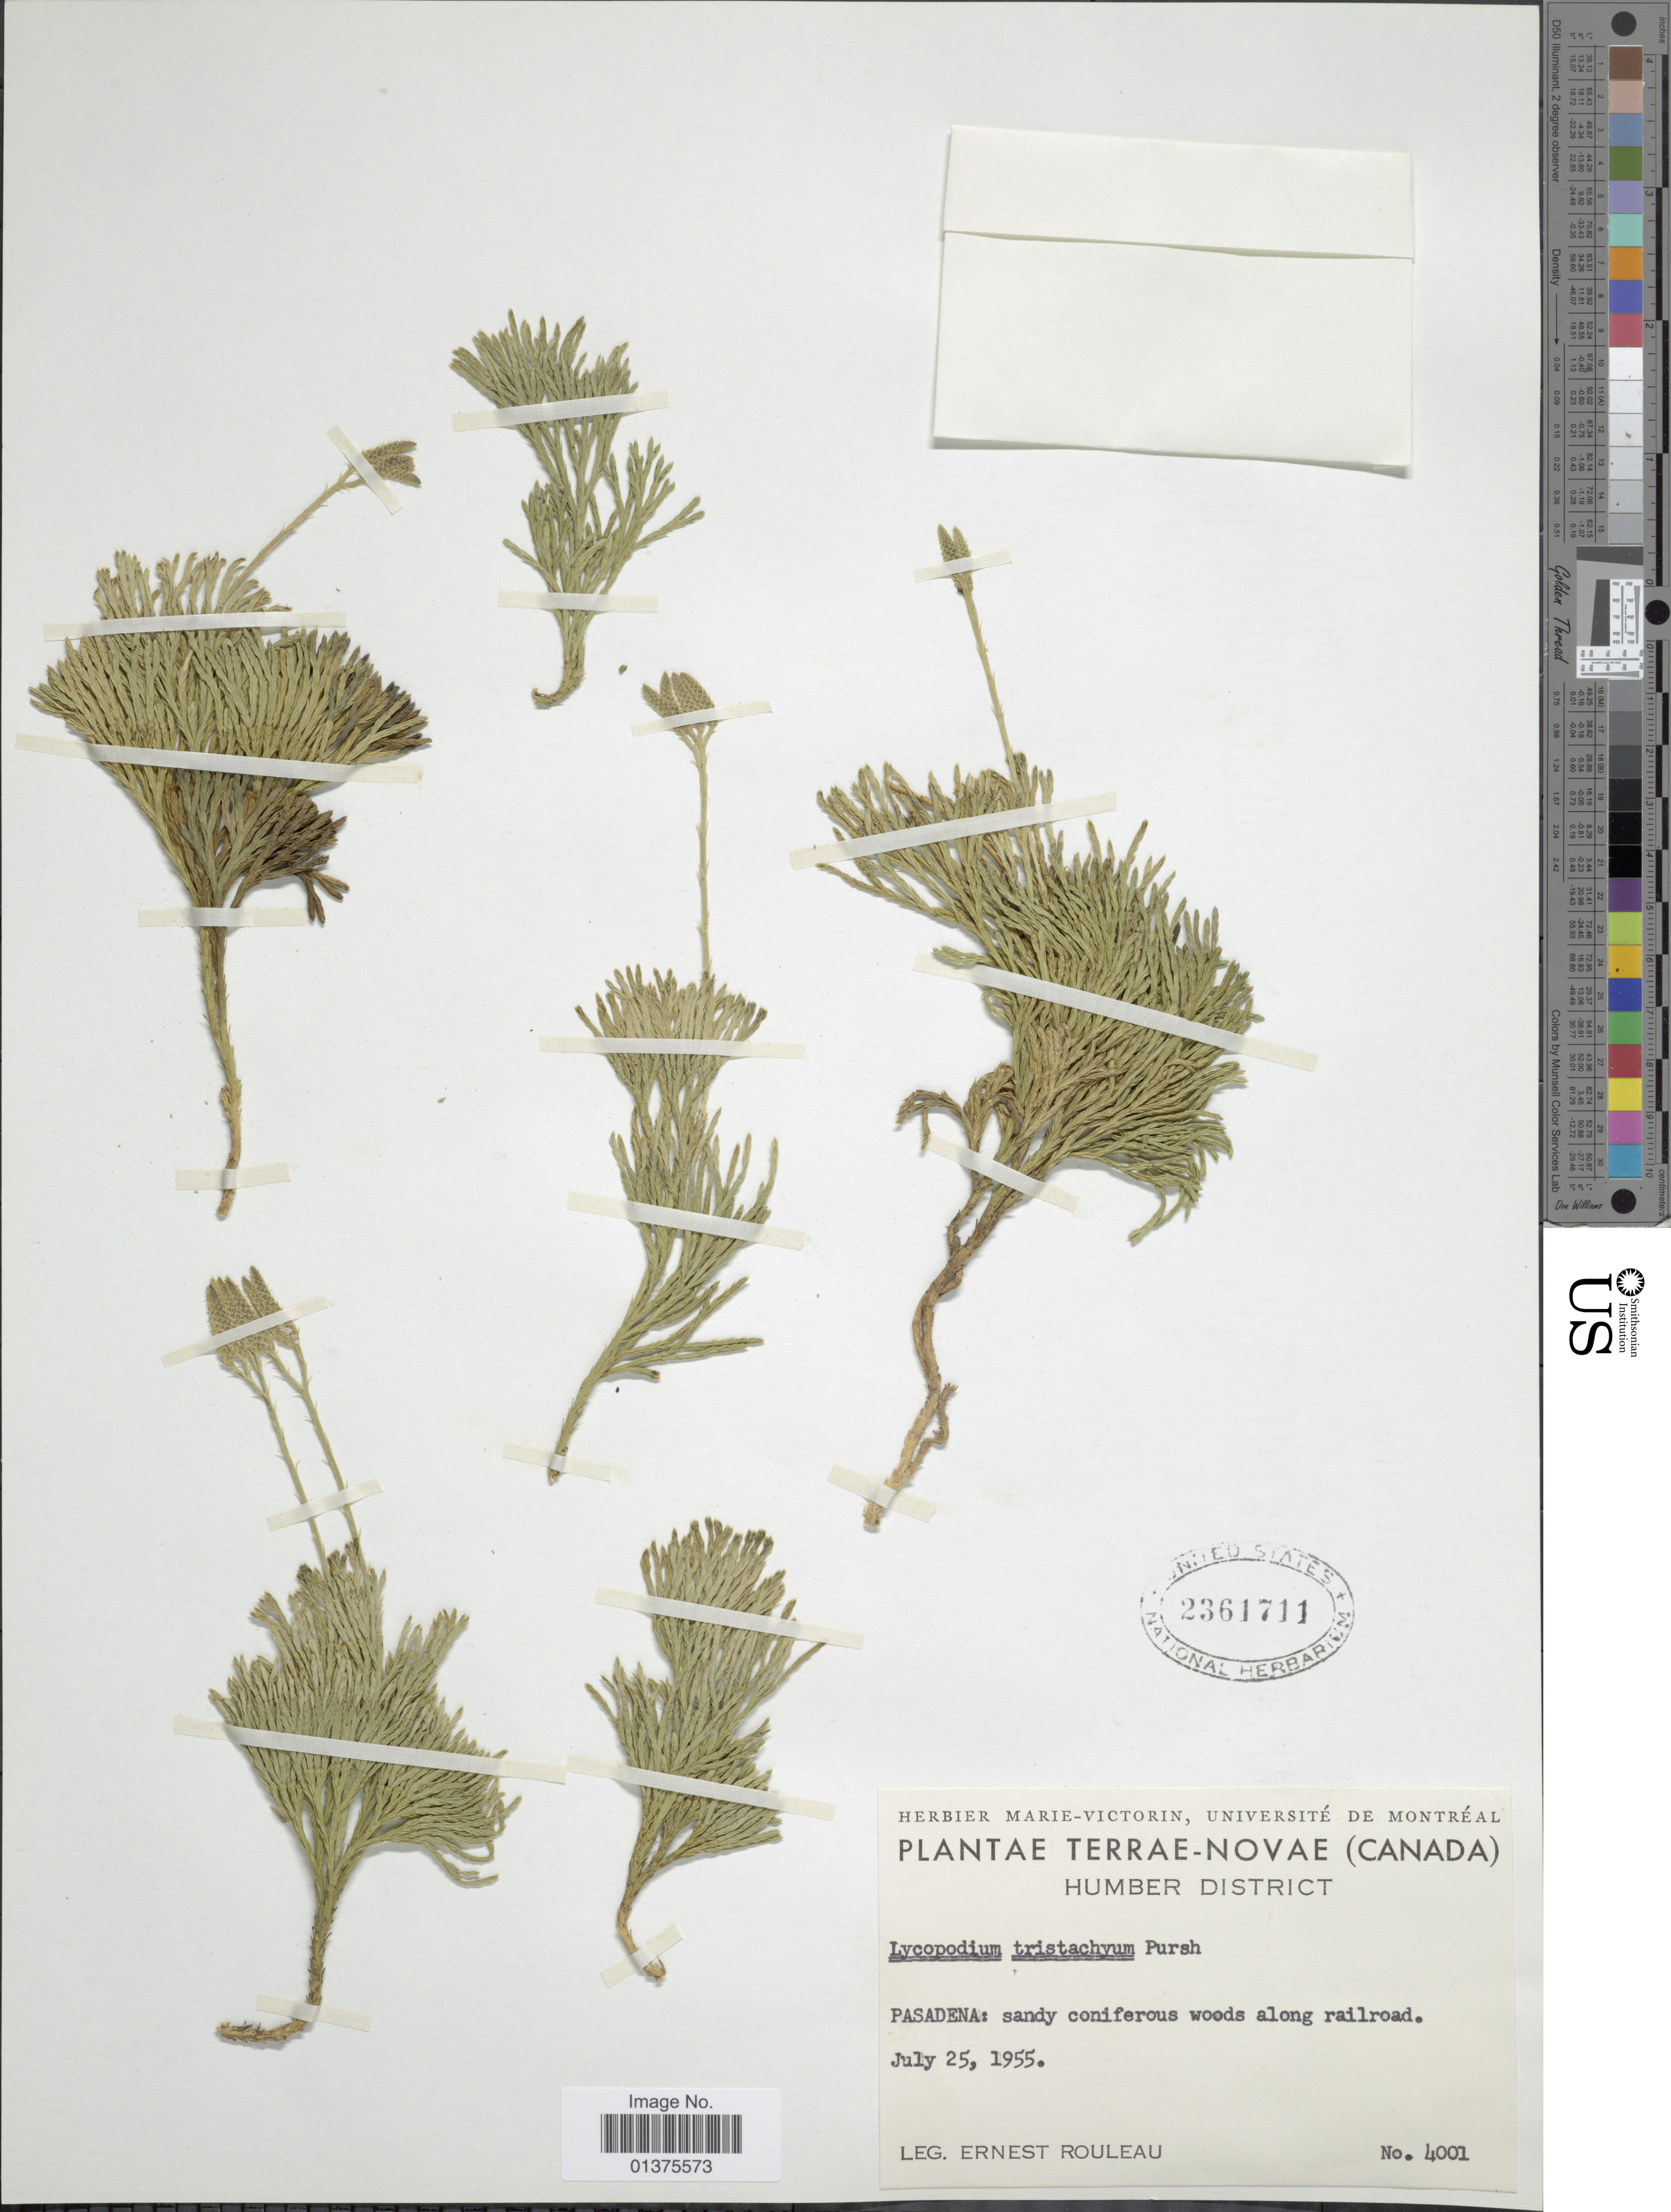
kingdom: Plantae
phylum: Tracheophyta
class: Lycopodiopsida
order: Lycopodiales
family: Lycopodiaceae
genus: Diphasiastrum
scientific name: Diphasiastrum tristachyum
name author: (Pursh) Holub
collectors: J. Rouleau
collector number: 4001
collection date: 1955-07-25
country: Canada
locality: Terrae-Novae, Humber District, Pasadena: sandy coniferous woods along railroad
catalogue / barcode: US 2361711